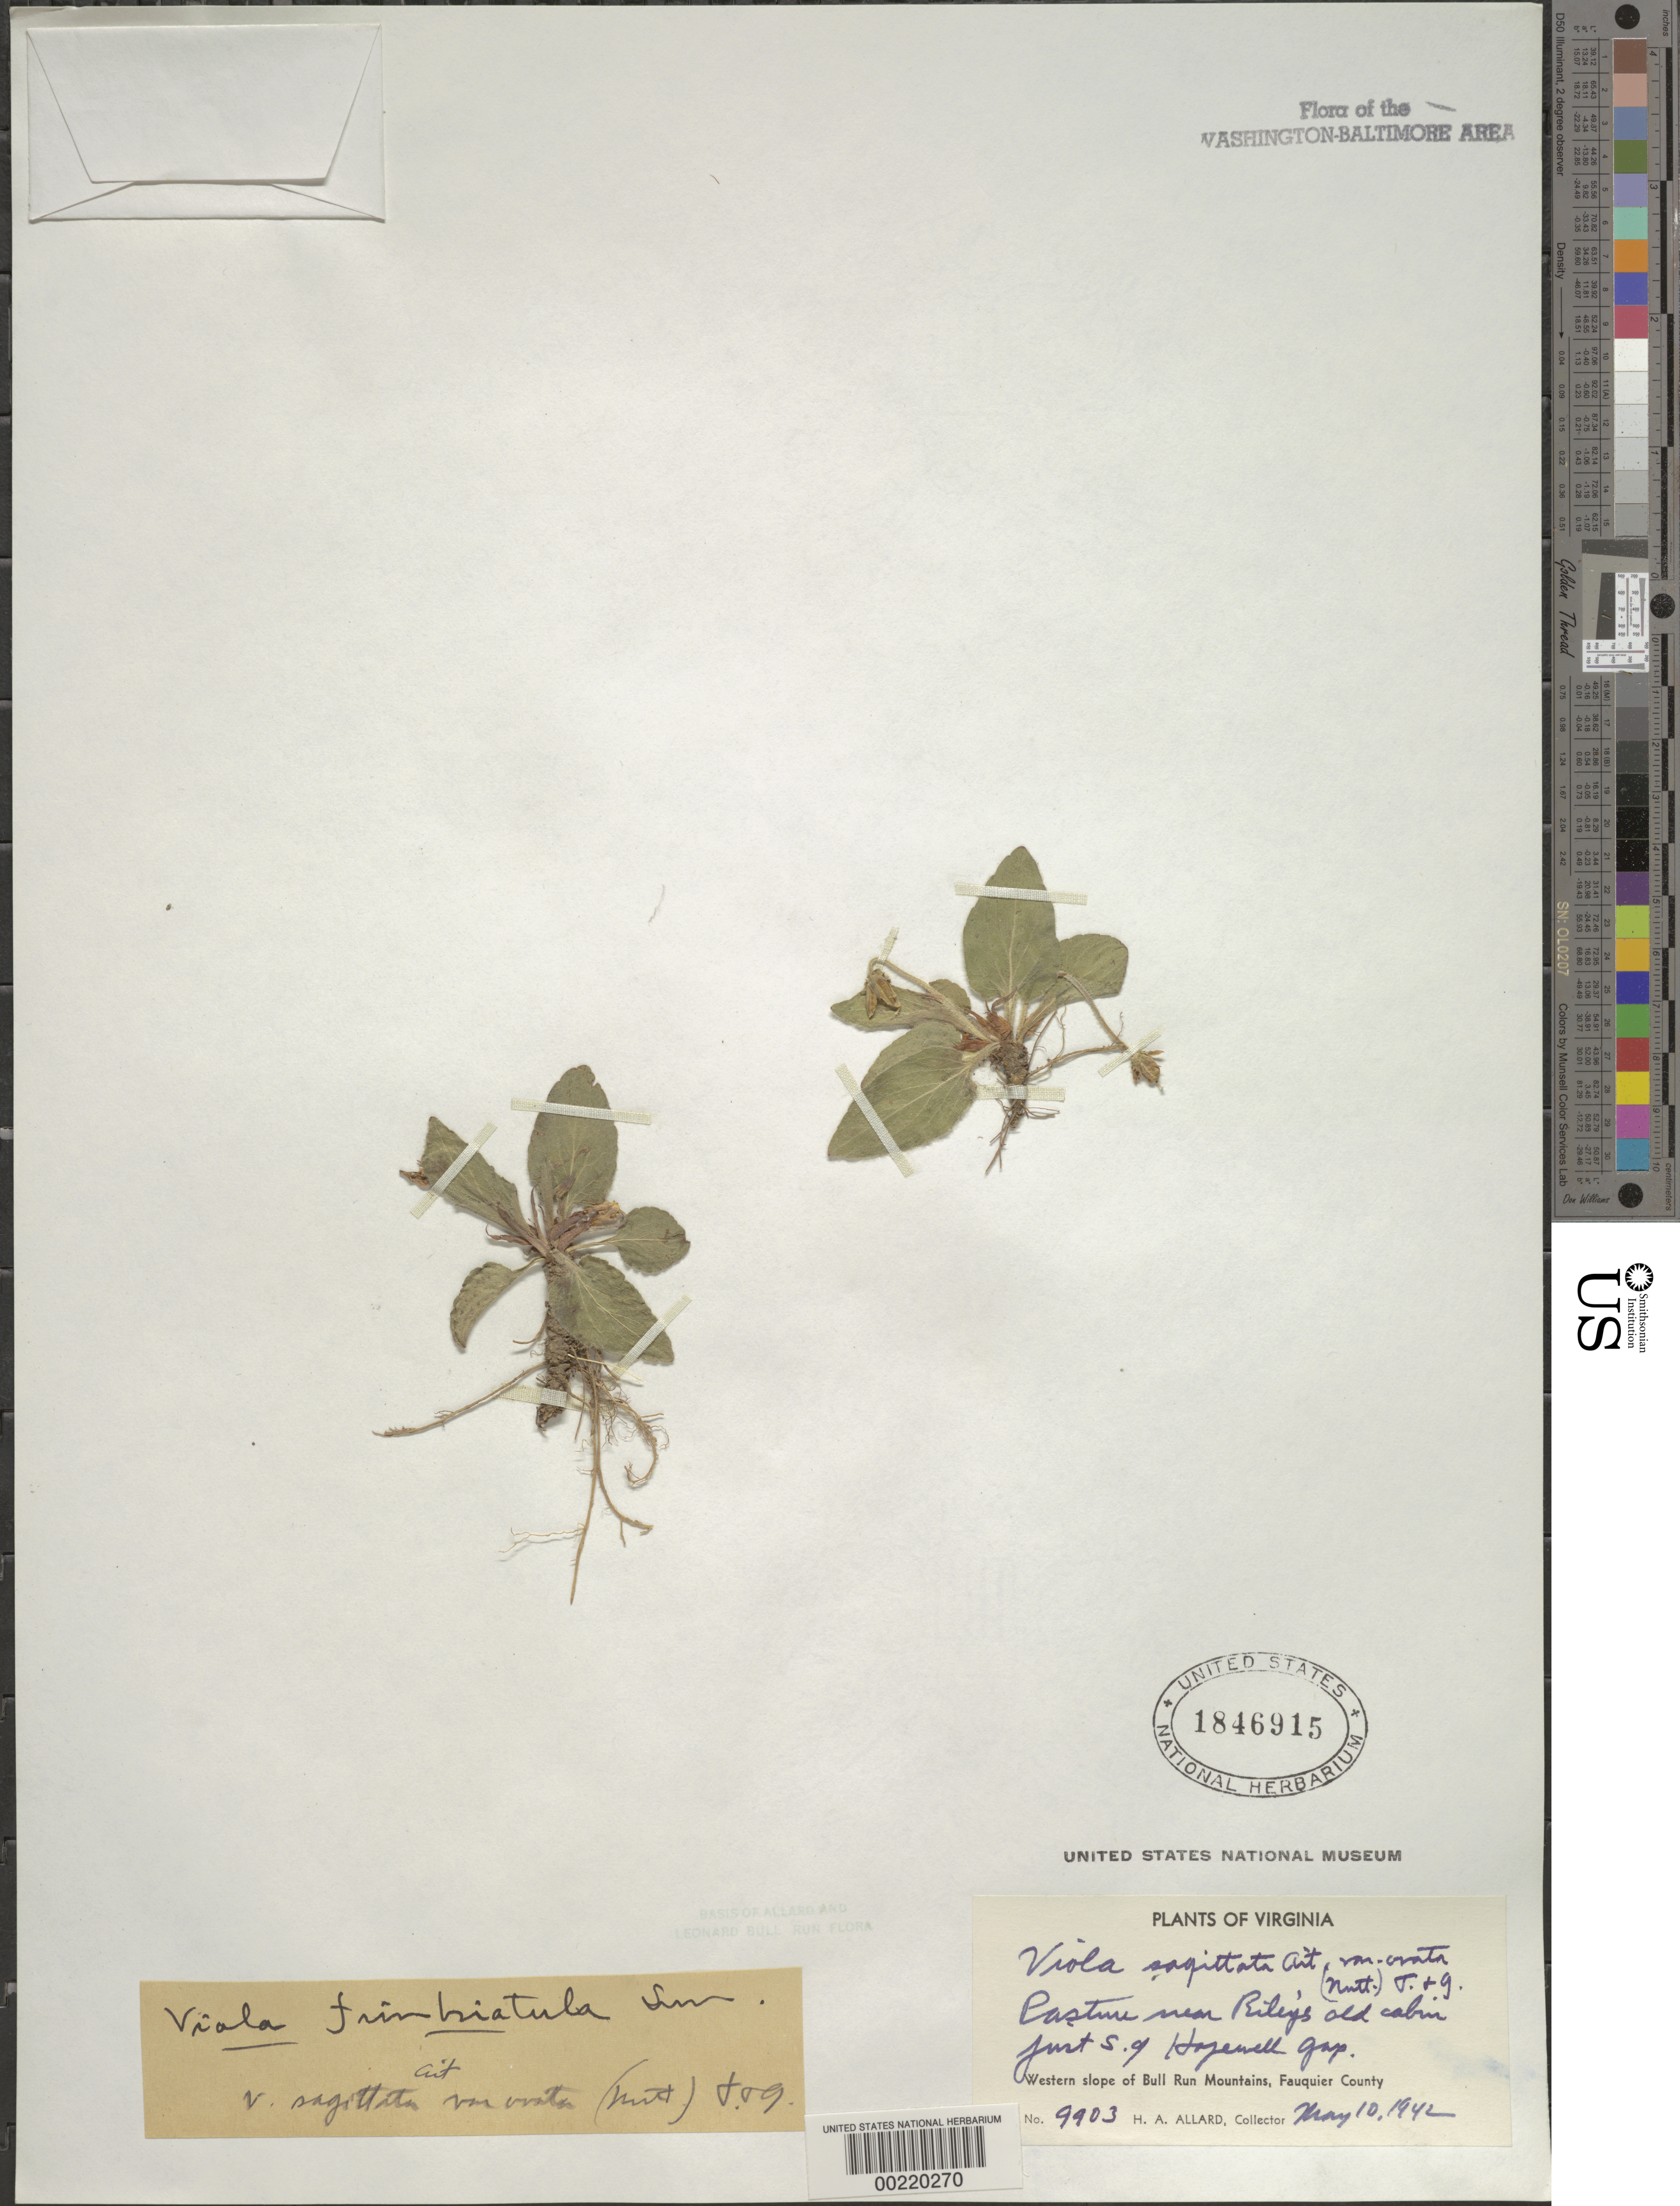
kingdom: Plantae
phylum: Tracheophyta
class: Magnoliopsida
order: Malpighiales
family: Violaceae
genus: Viola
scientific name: Viola sagittata var. ovata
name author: (Nutt.) Torr. & A. Gray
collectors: H. A. Allard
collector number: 9903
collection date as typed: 10 May 1942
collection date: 1942-05-10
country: United States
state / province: Virginia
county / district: Fauquier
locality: Rileys Cabin, south of Hopewell Gap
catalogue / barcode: US 1846915